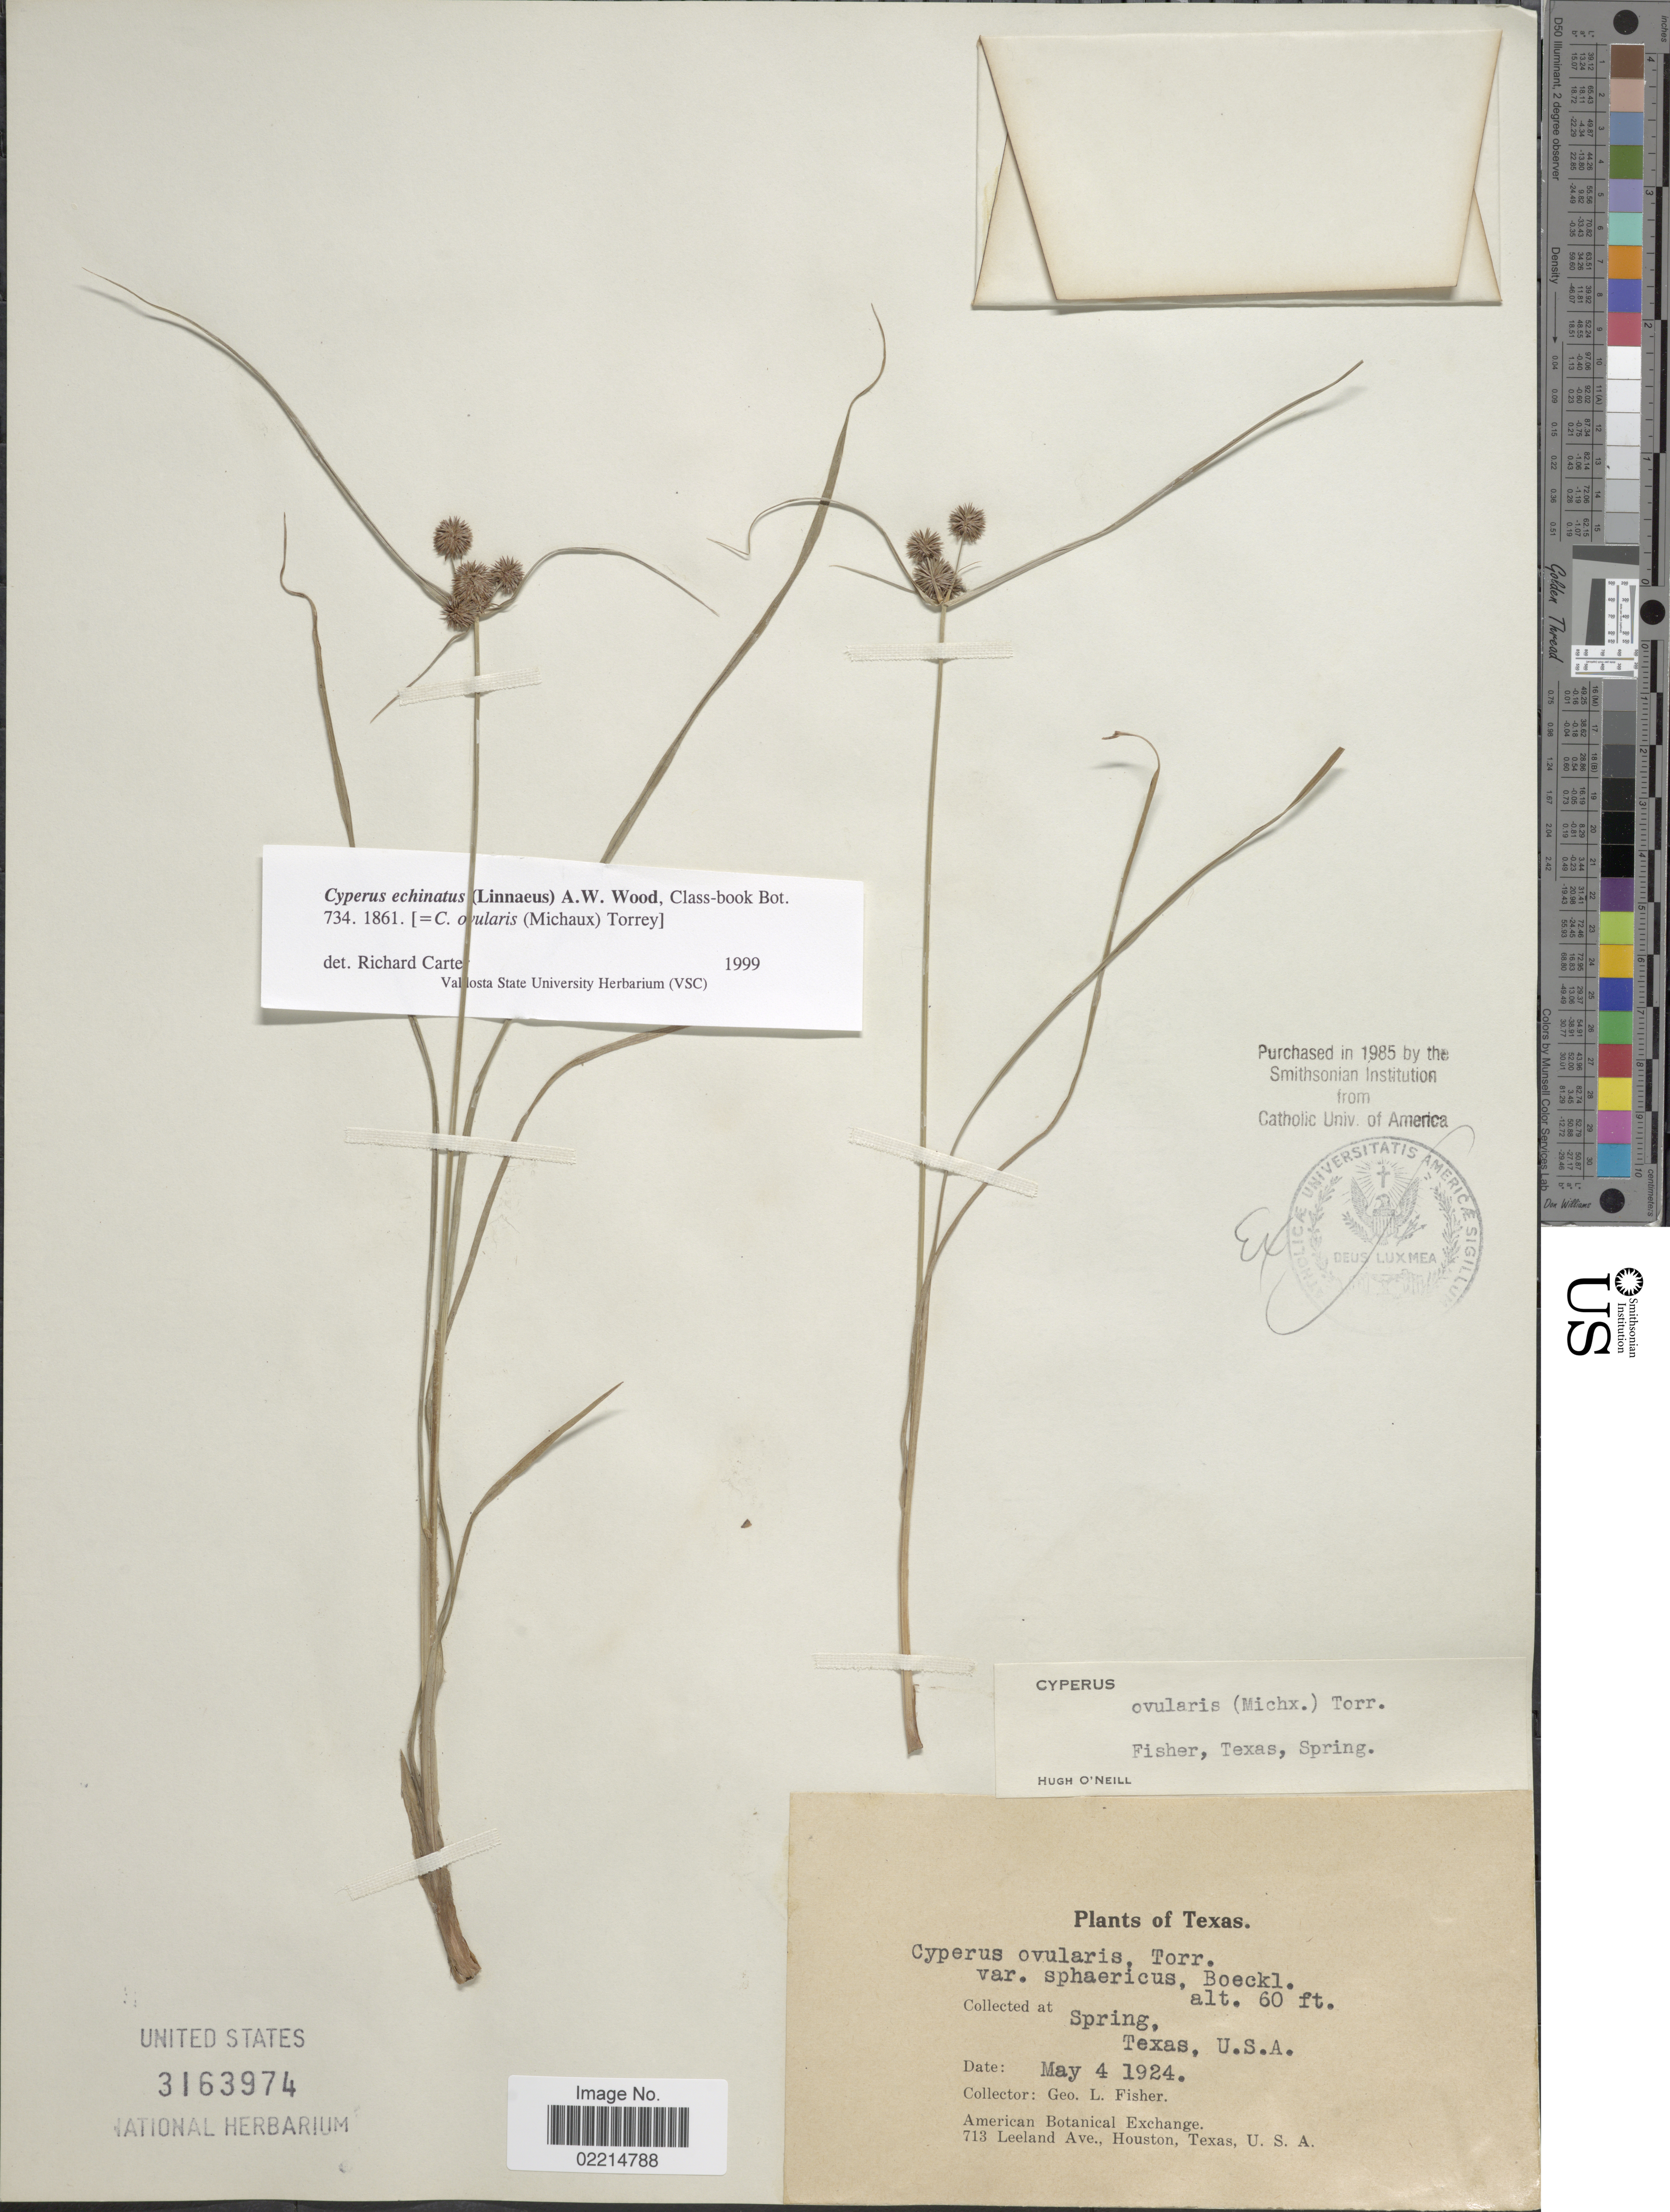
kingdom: Plantae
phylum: Tracheophyta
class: Liliopsida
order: Poales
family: Cyperaceae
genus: Cyperus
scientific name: Cyperus echinatus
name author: (L.) Alph. Wood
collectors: G. L. Fisher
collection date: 1924-05-04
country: United States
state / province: Texas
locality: Spring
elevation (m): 18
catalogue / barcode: US 3163974